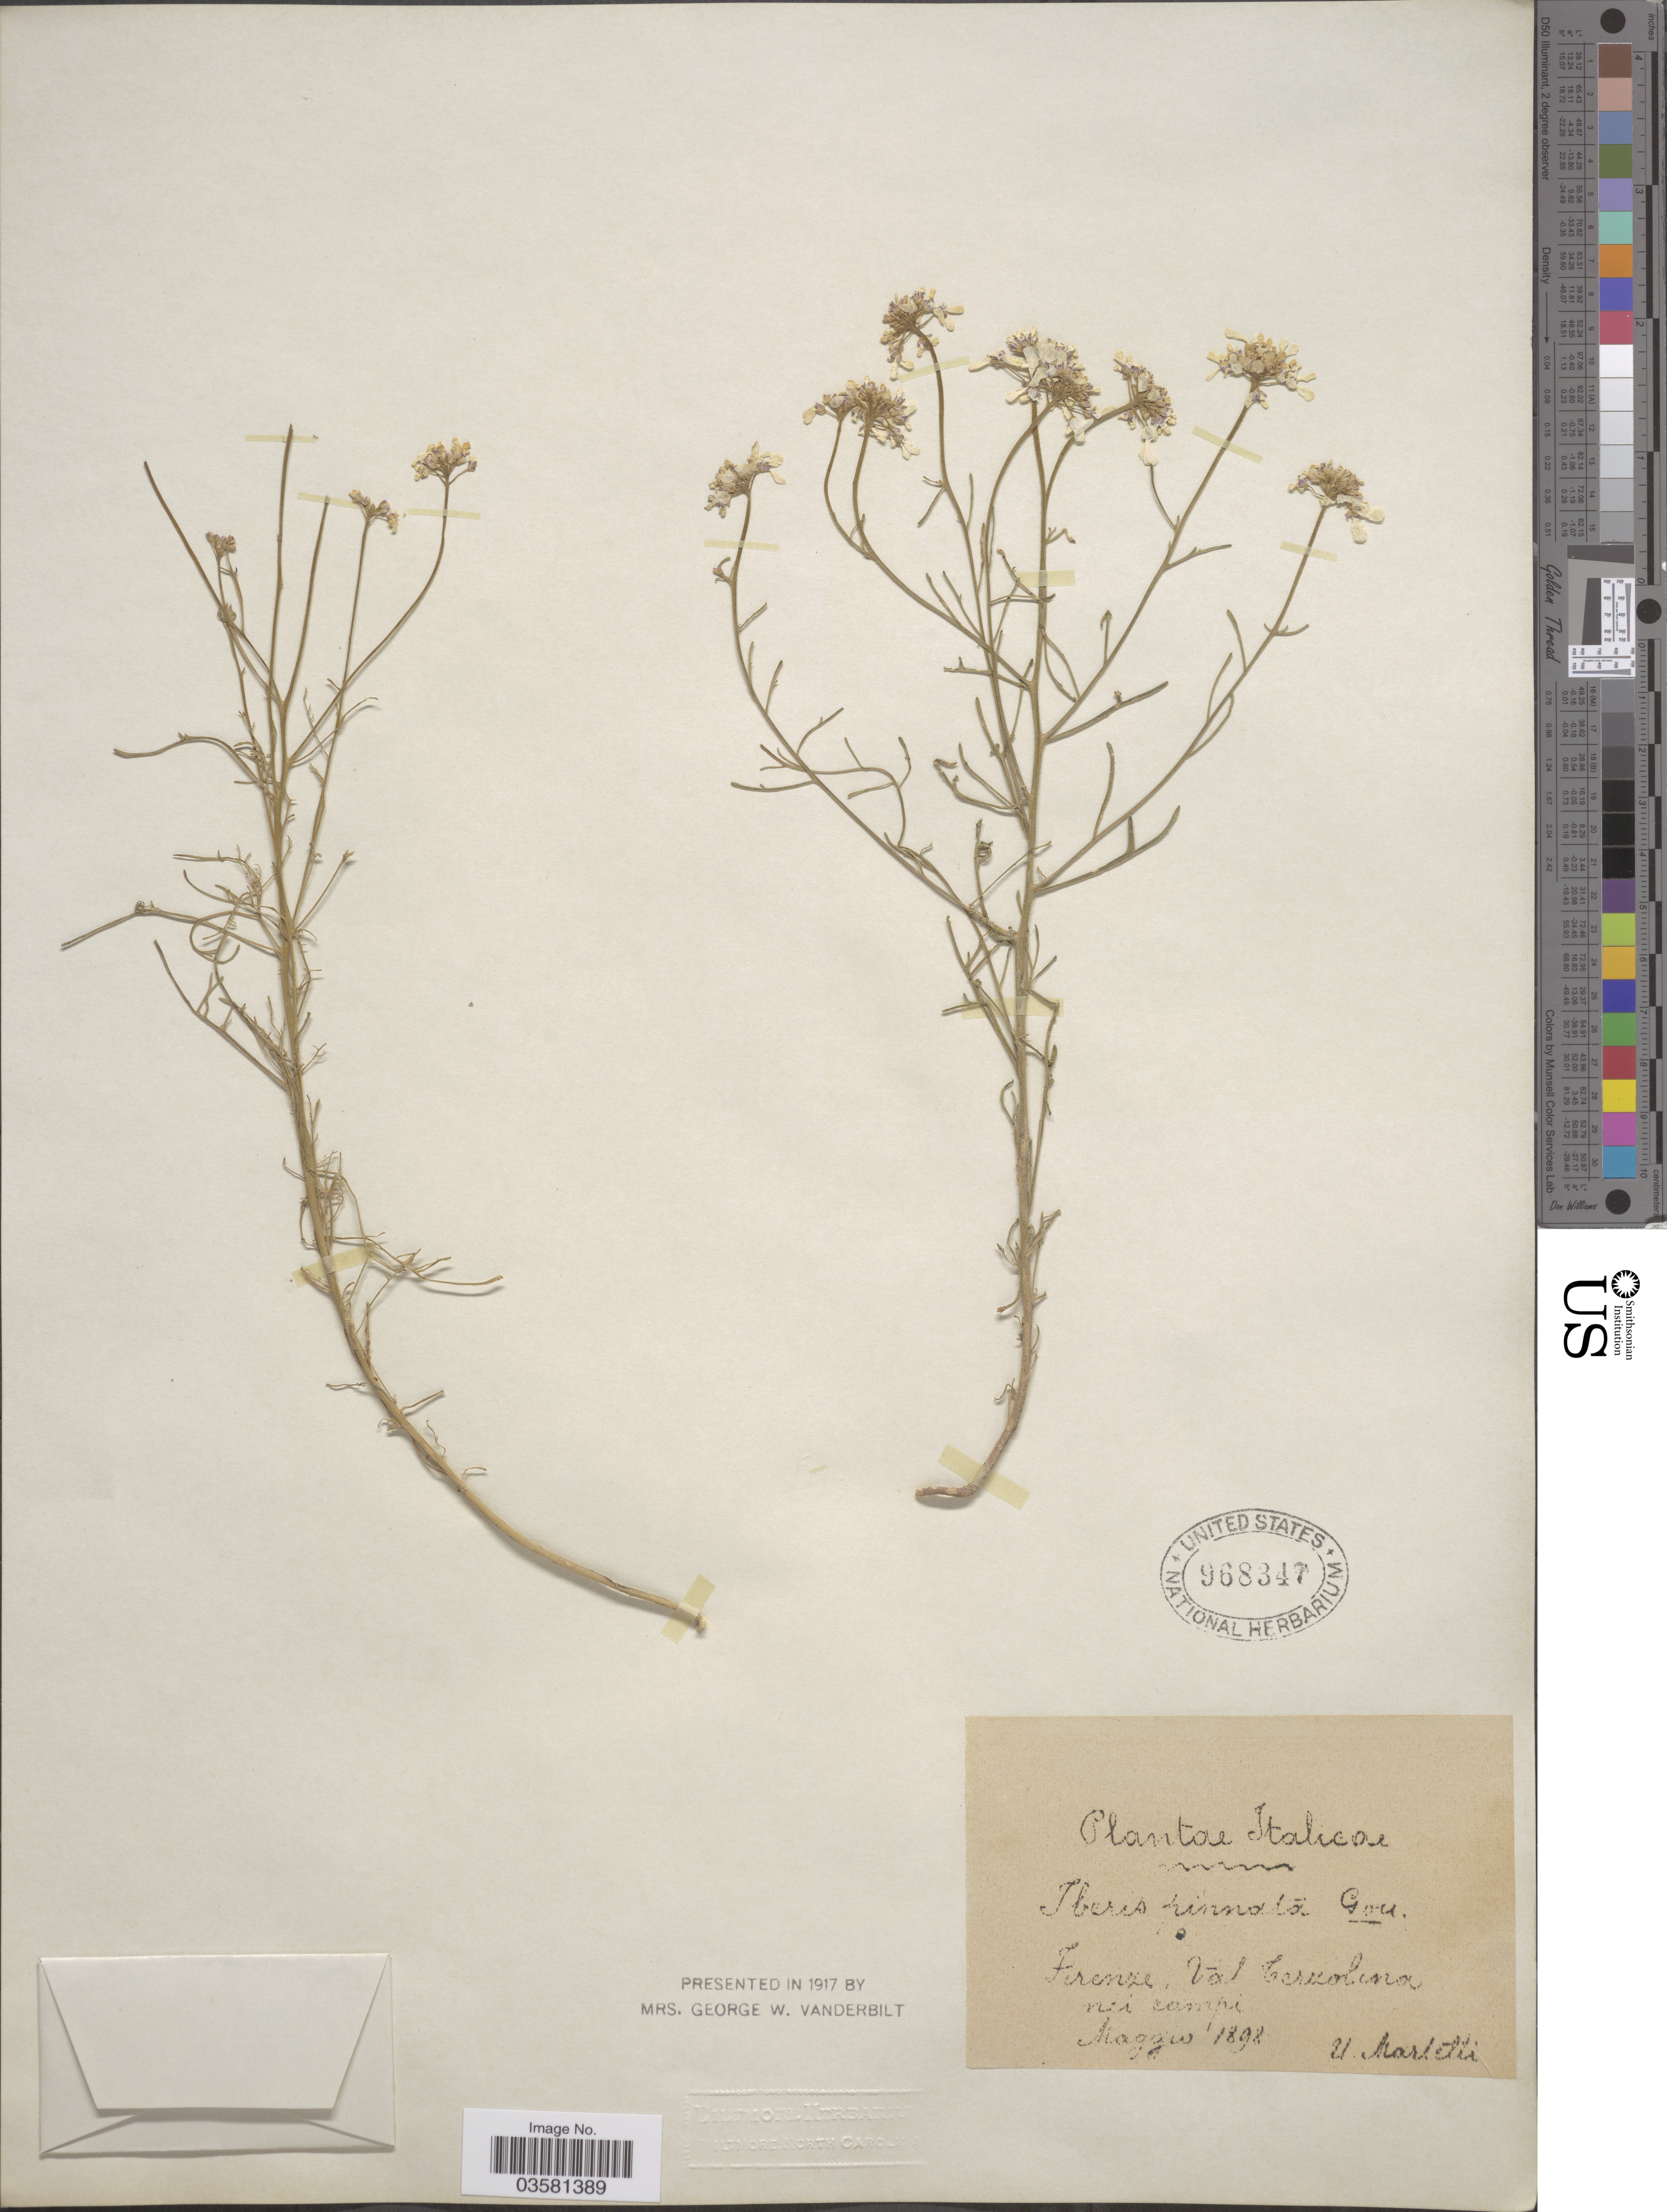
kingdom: Plantae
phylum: Tracheophyta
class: Magnoliopsida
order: Brassicales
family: Brassicaceae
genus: Iberis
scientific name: Iberis pinnata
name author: L.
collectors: U. Martelli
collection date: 1898-05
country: Italy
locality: Firenze, Val Terzolina nei campi.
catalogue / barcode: US 968347